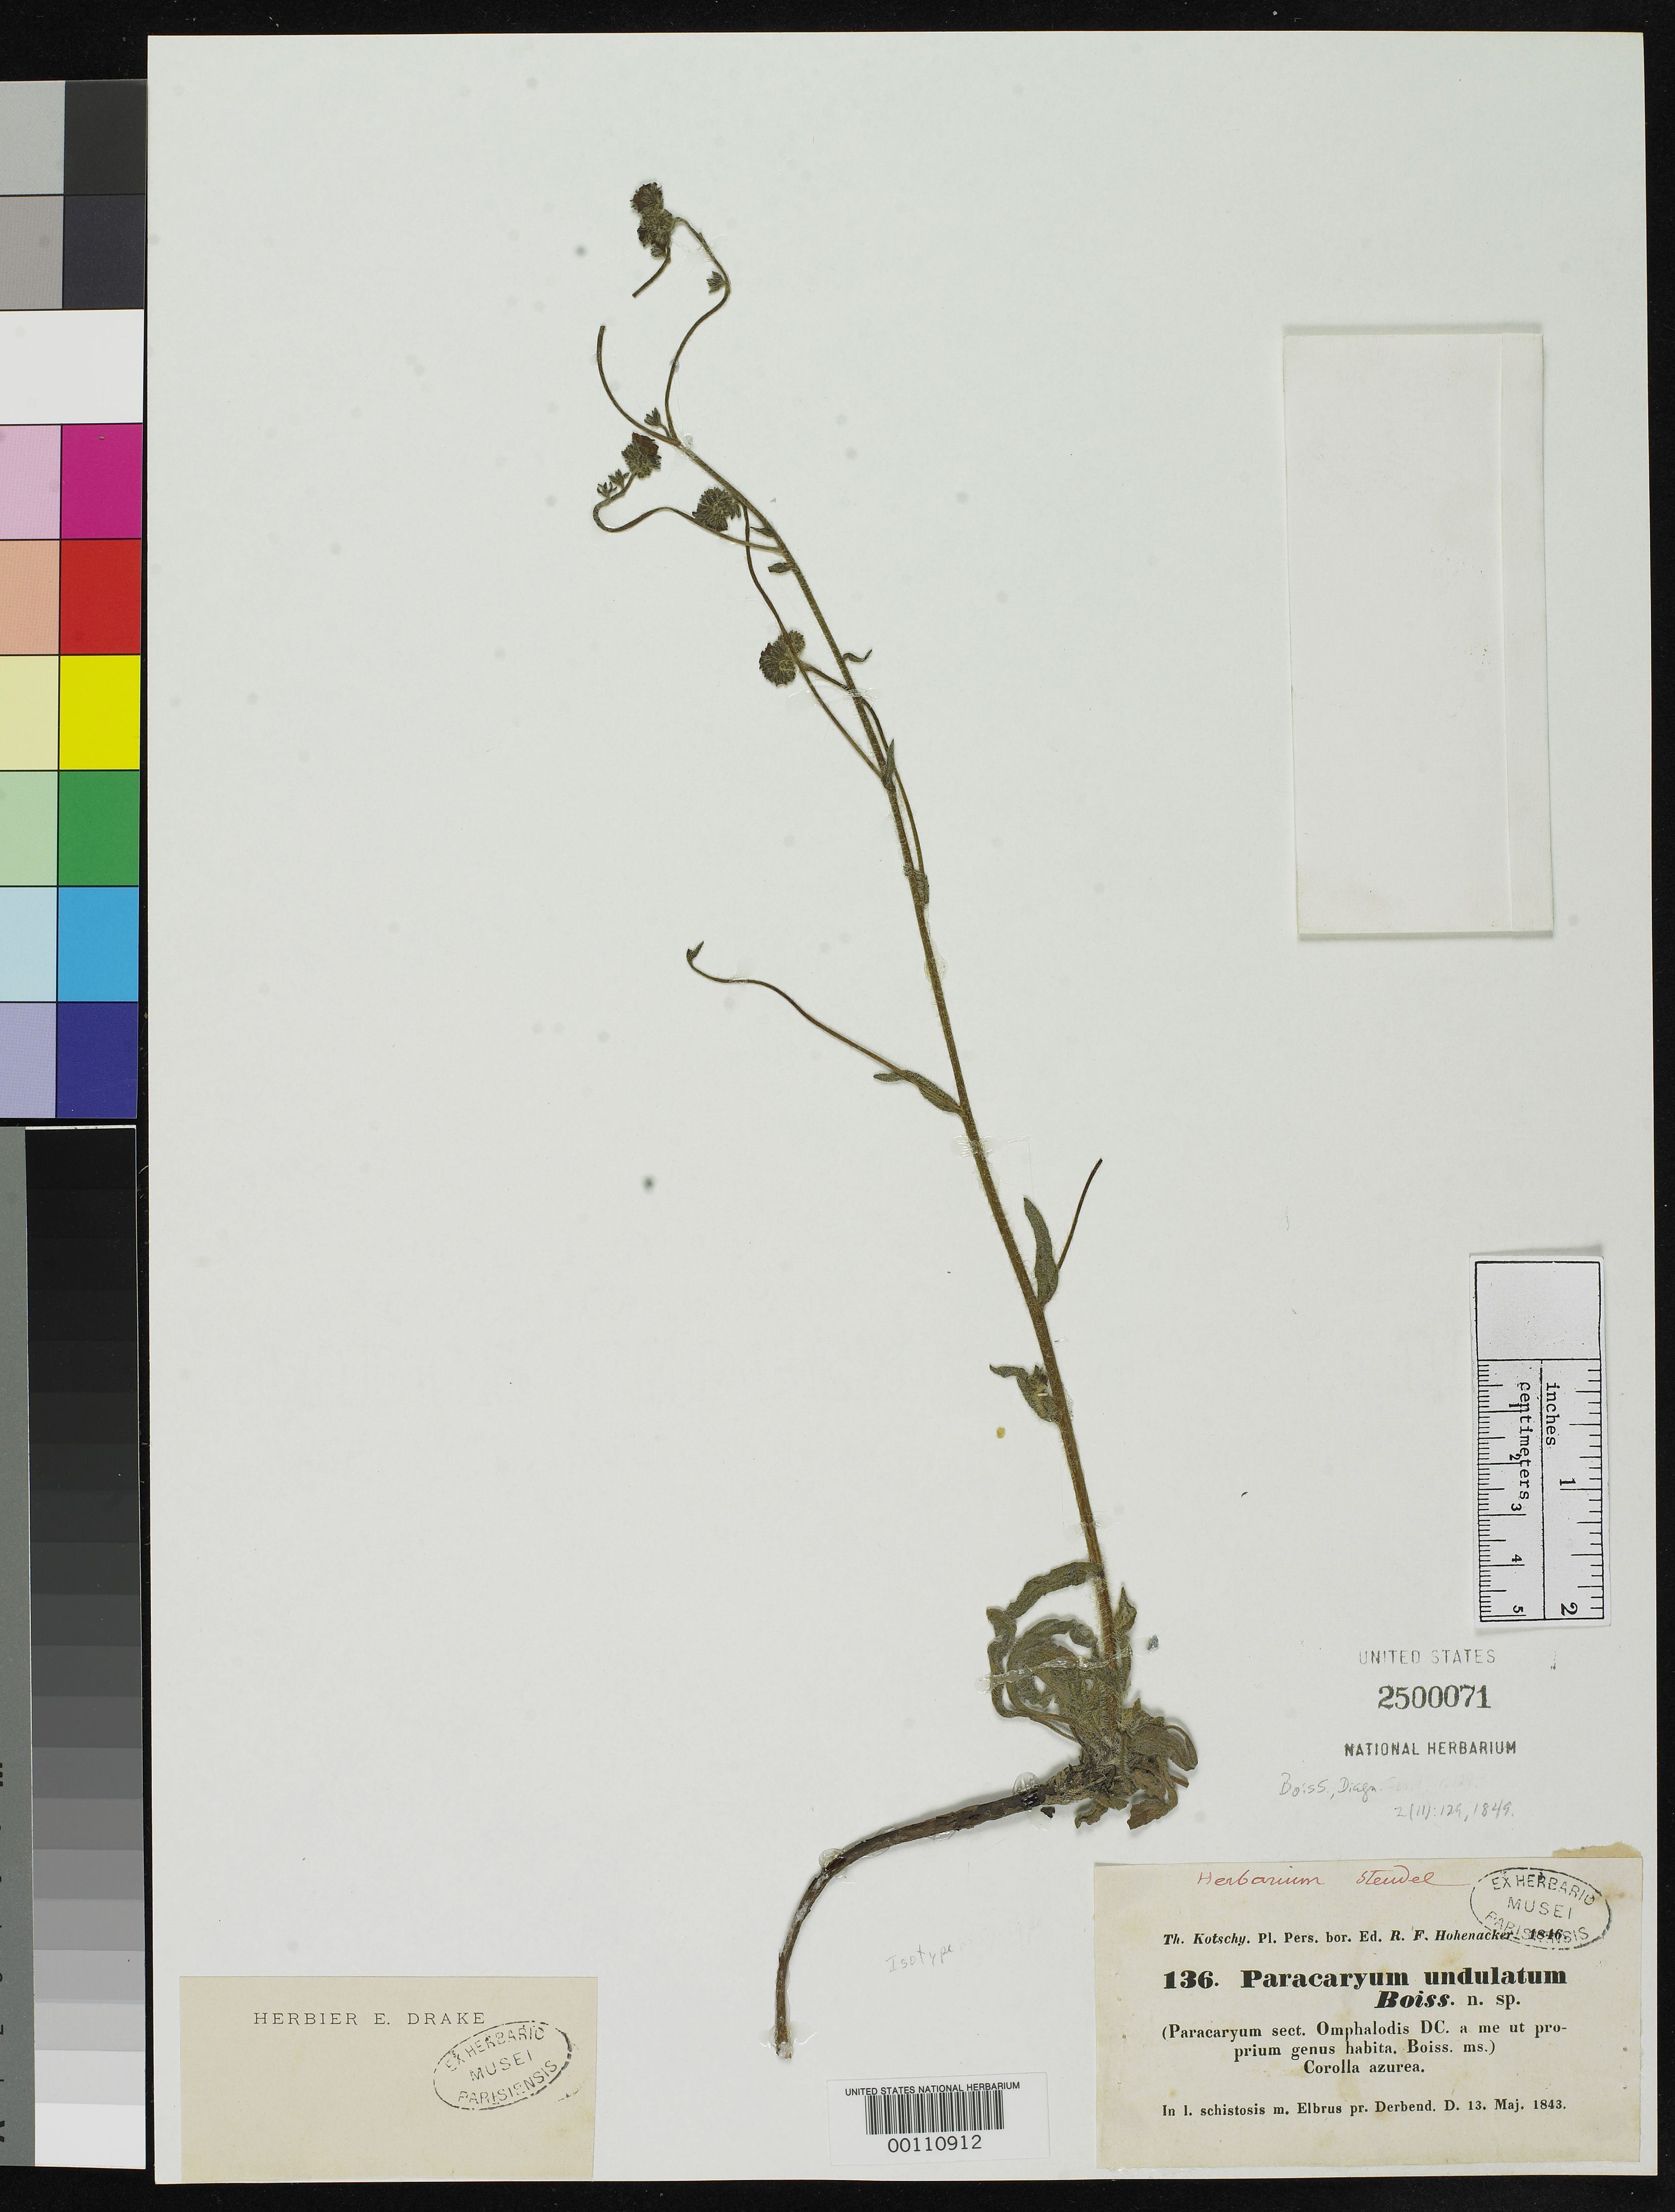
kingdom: Plantae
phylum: Tracheophyta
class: Magnoliopsida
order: Boraginales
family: Boraginaceae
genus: Paracaryum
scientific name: Paracaryum undulatum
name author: Boiss.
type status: Isotype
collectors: K. G. Kotschy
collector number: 136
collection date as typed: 13 May 1843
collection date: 1843-05-13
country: Iran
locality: Mt. Elbrus.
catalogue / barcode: US 2500071